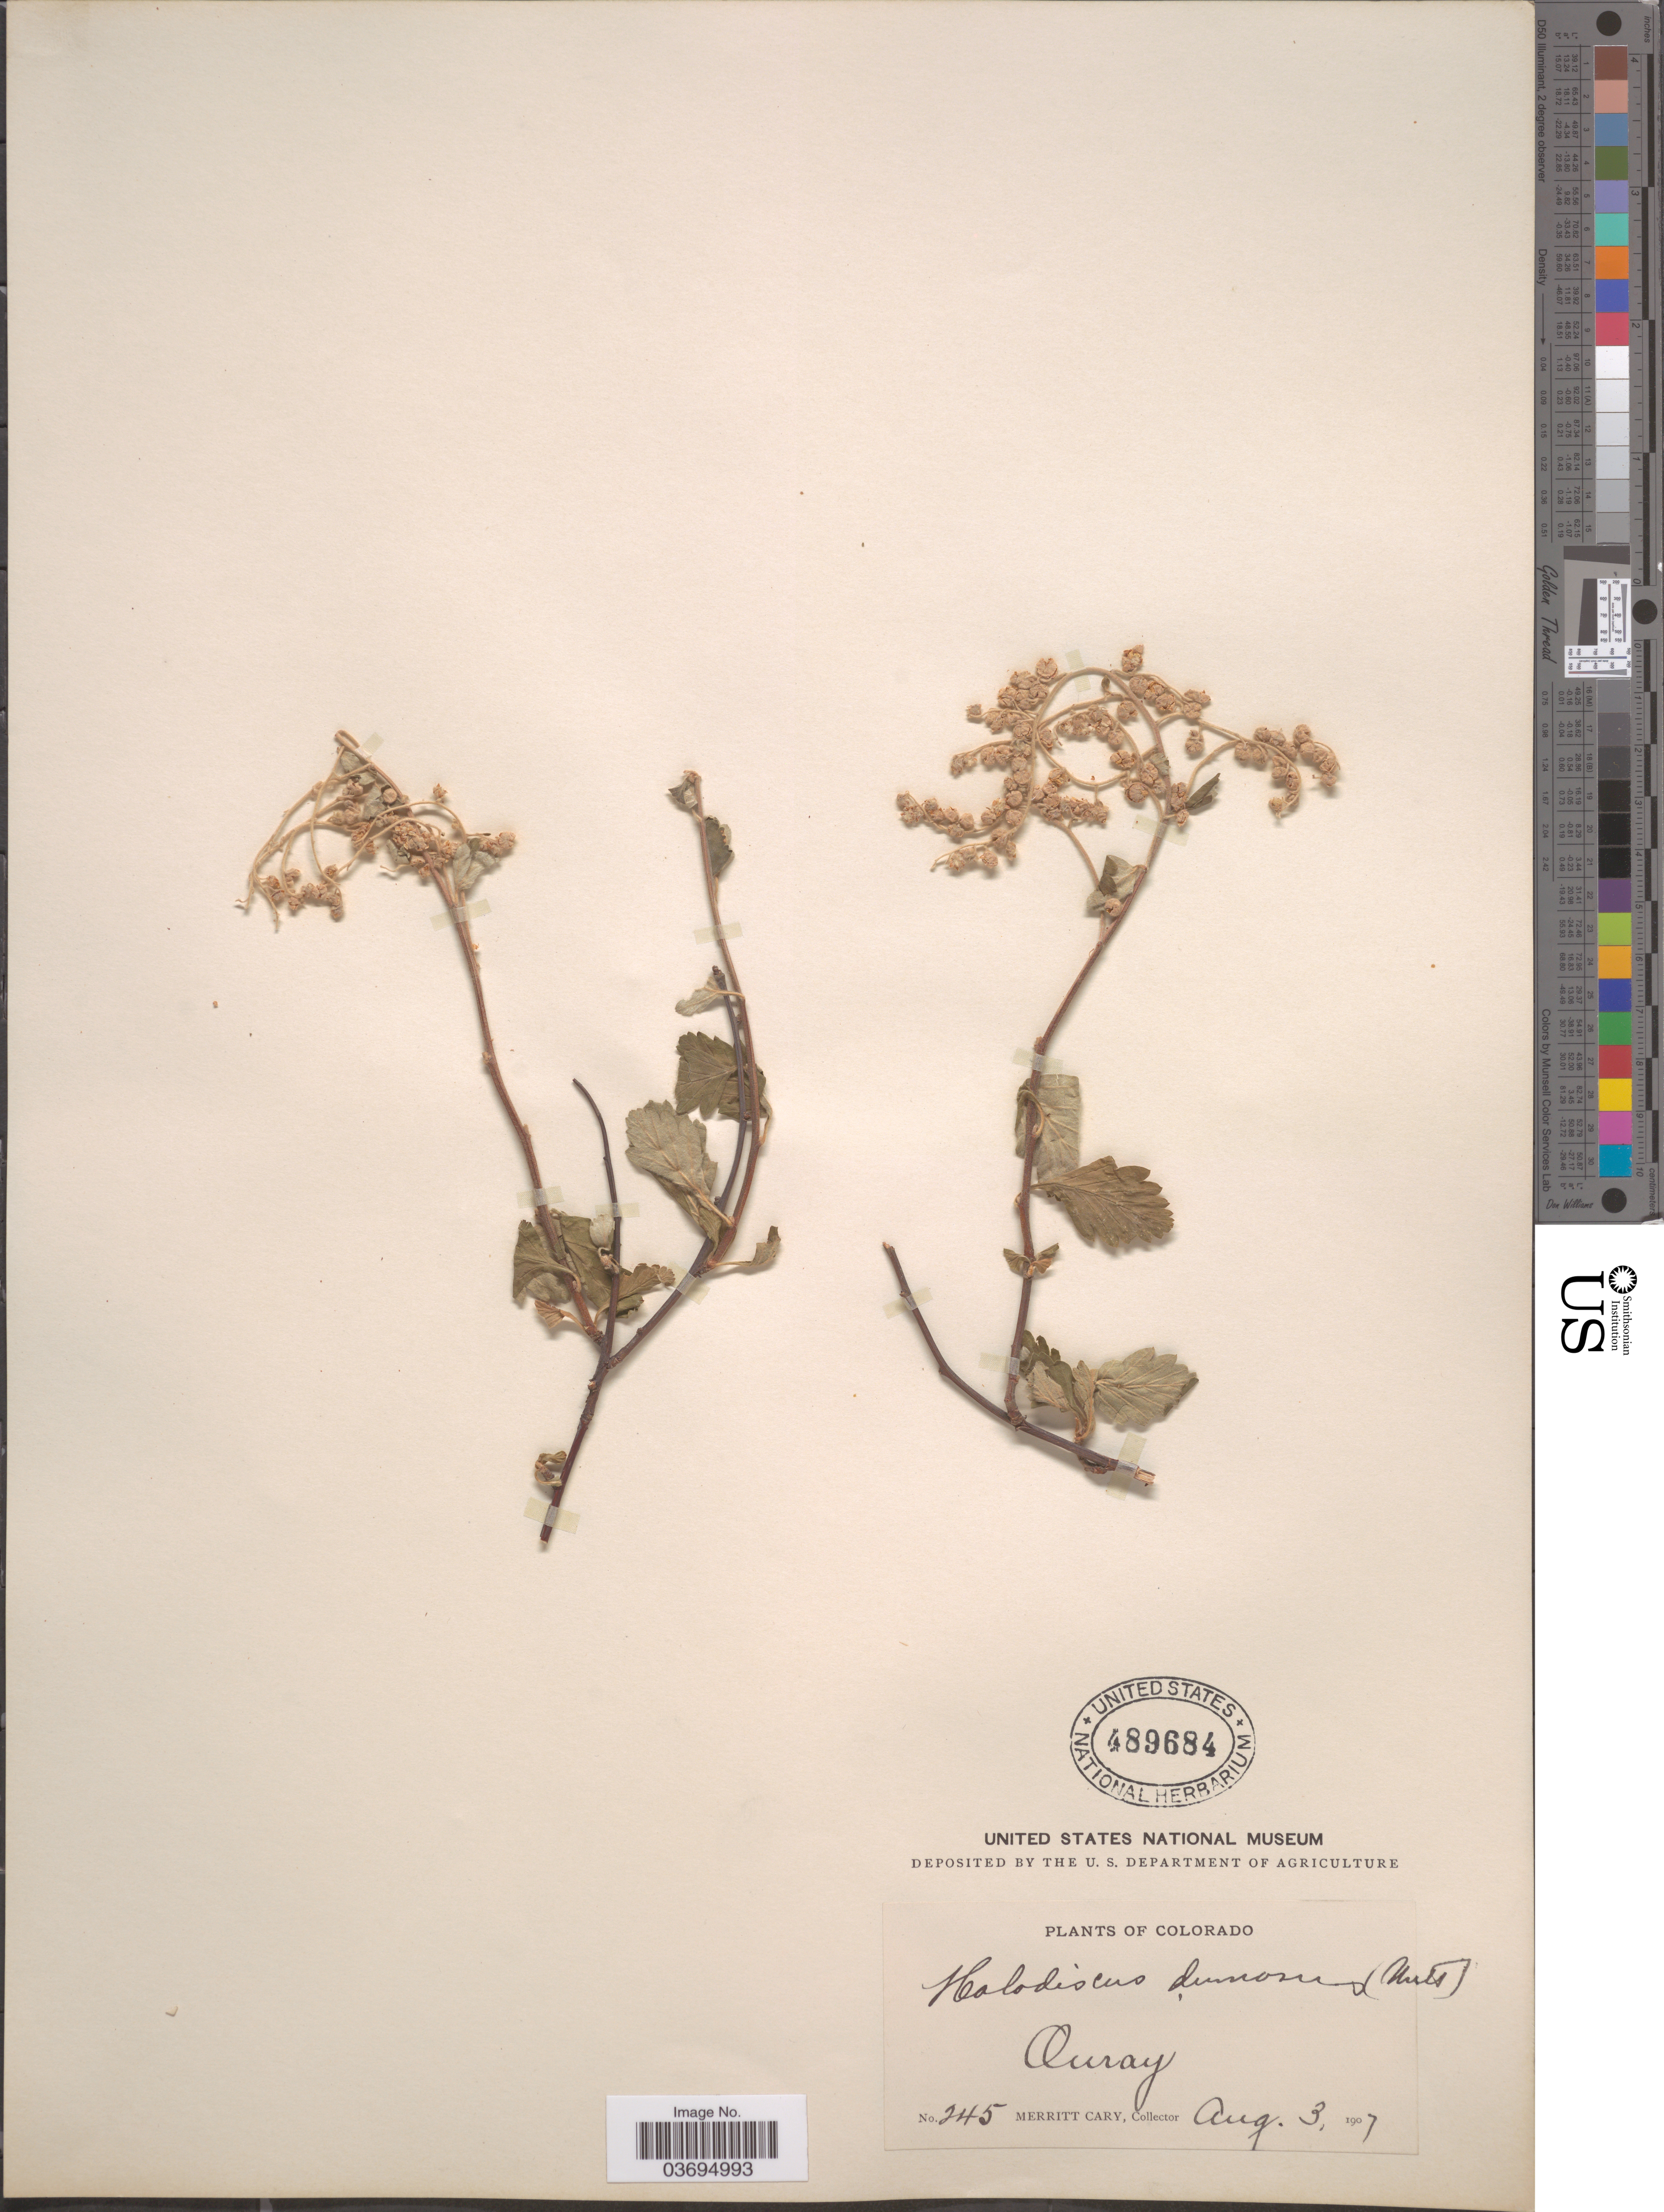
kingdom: Plantae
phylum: Tracheophyta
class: Magnoliopsida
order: Rosales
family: Rosaceae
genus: Holodiscus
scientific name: Holodiscus discolor var. dumosus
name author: Maxim. ex J.M. Coult.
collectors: M. Cary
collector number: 245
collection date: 1907-08-03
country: United States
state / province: Colorado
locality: Ouray.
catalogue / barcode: US 489684